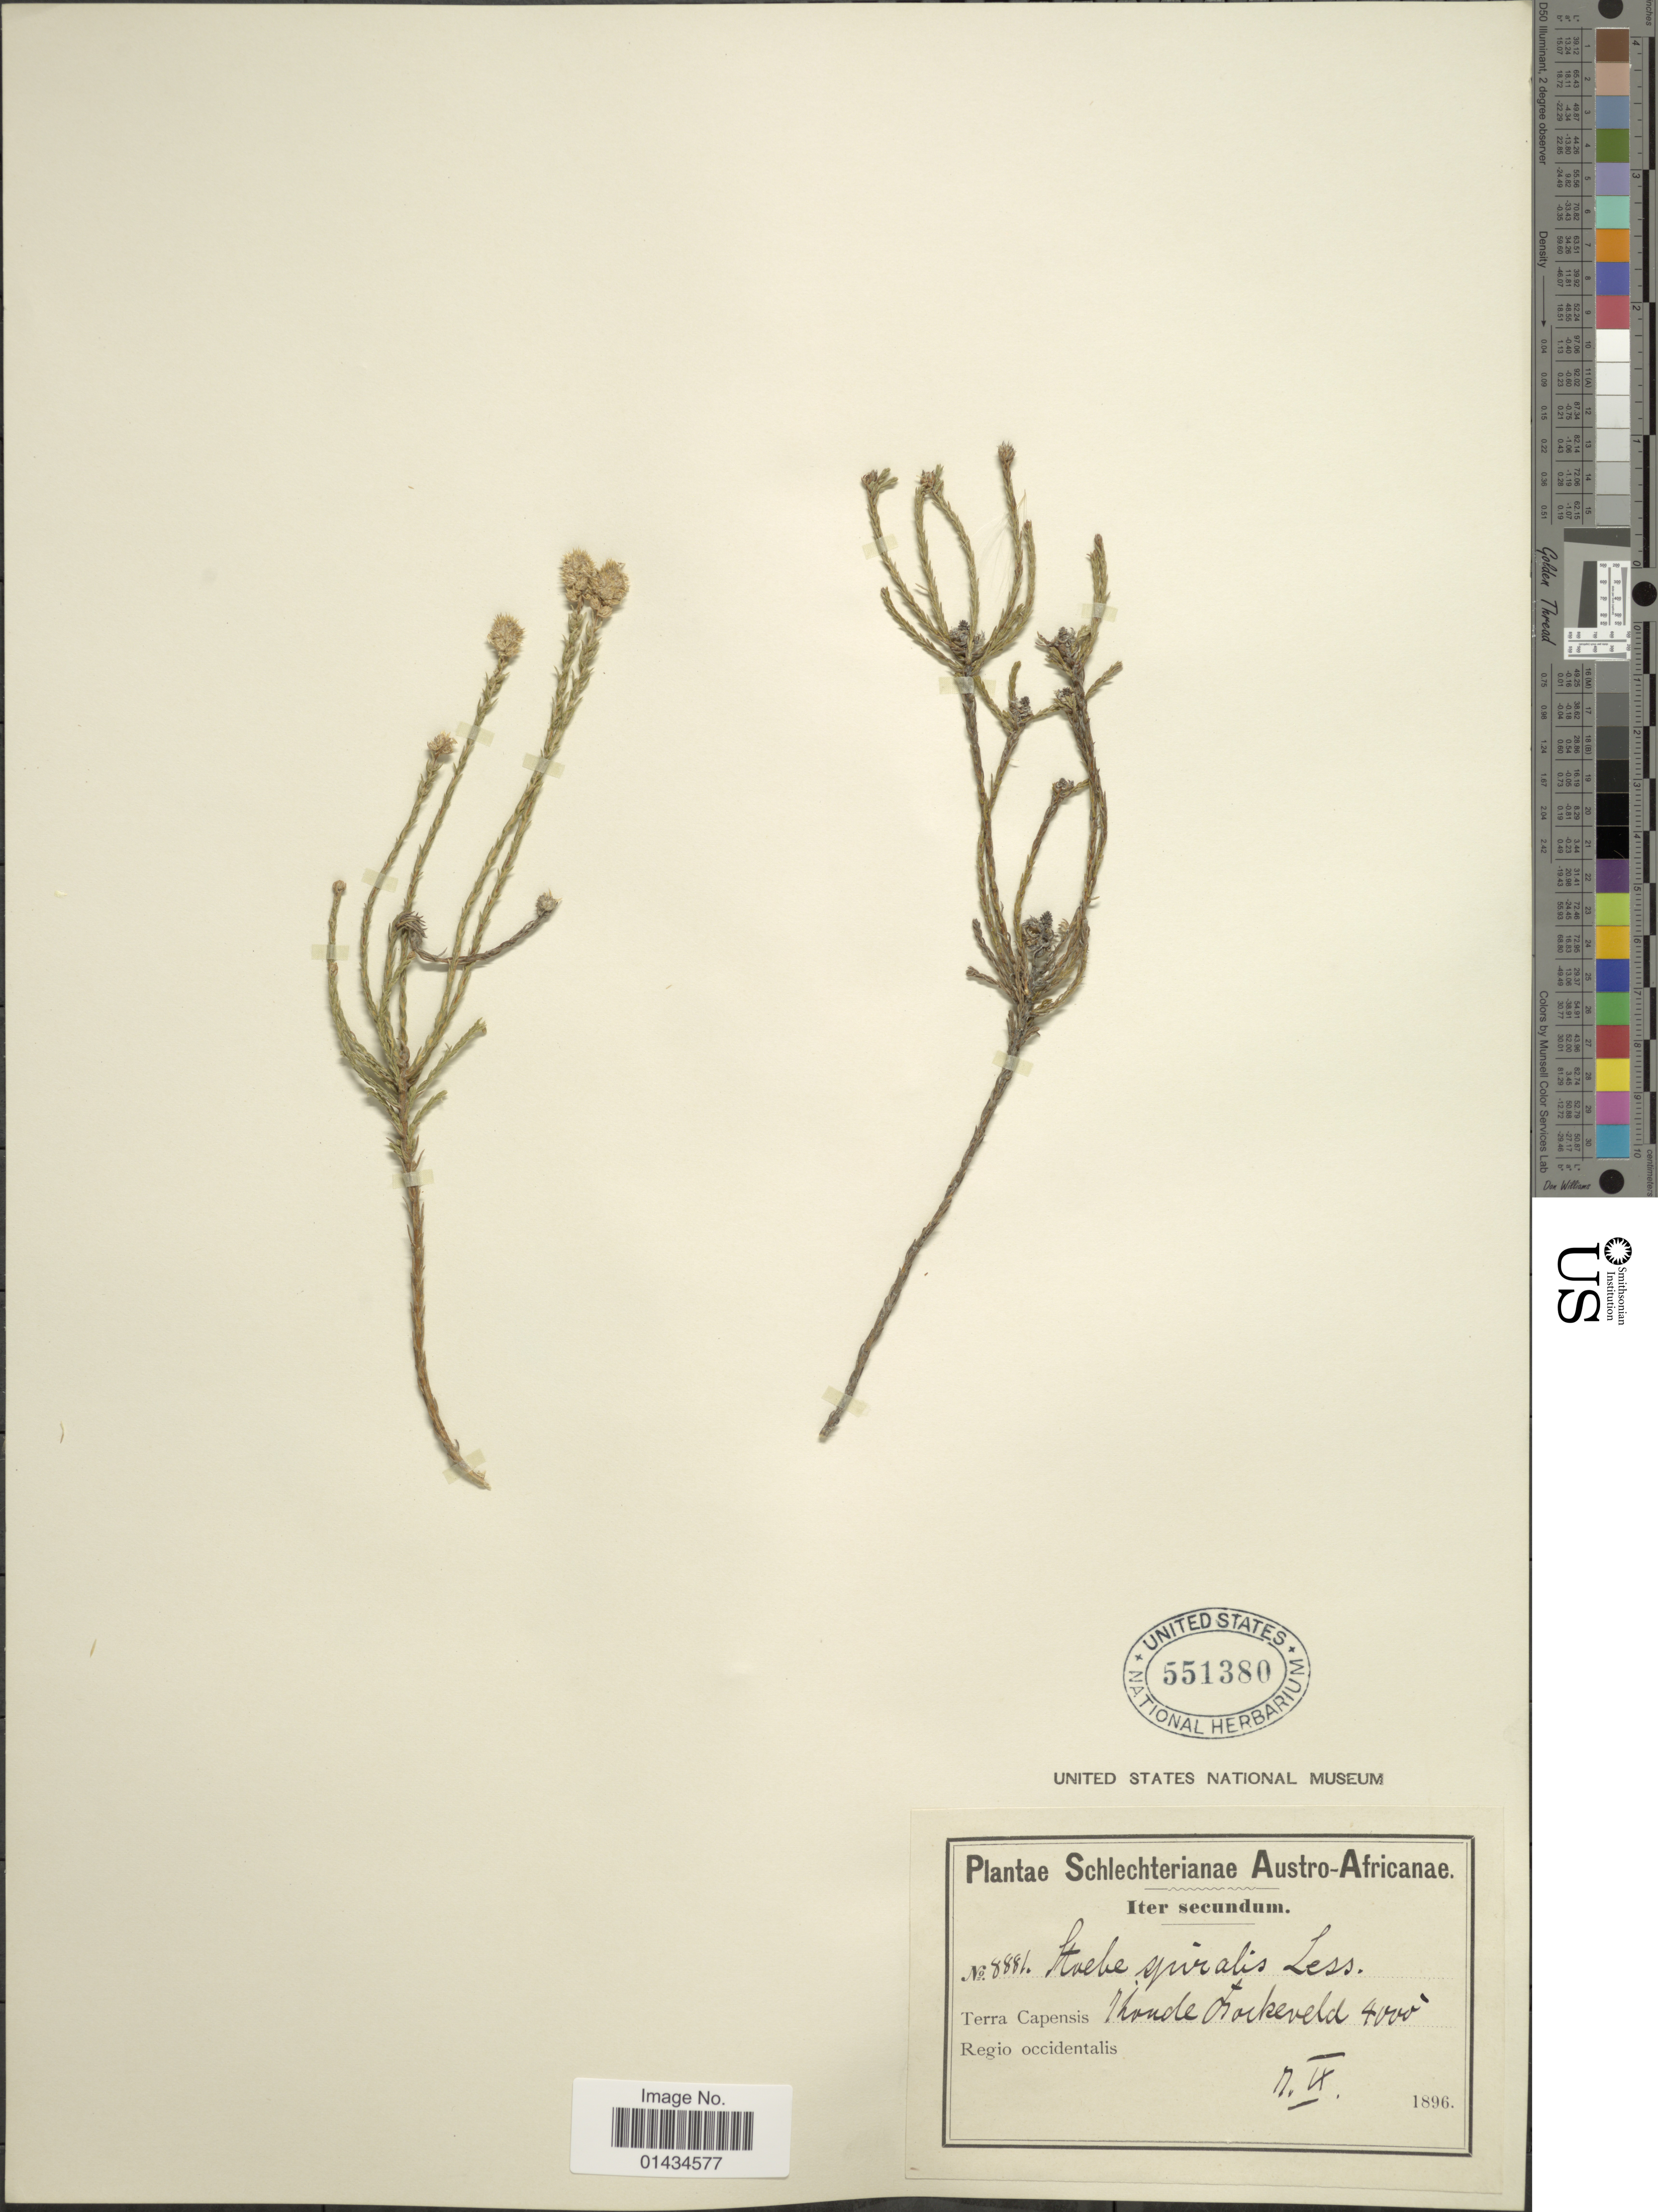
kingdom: Plantae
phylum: Tracheophyta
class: Magnoliopsida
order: Asterales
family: Asteraceae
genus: Stoebe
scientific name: Stoebe spiralis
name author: Less.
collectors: Schlechter, --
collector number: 8881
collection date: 1896-09-11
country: South Africa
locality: Austro-Africanae, Terra Capensis Khnode Stockeveld, regio occidentalis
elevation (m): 1219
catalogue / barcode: US 551380